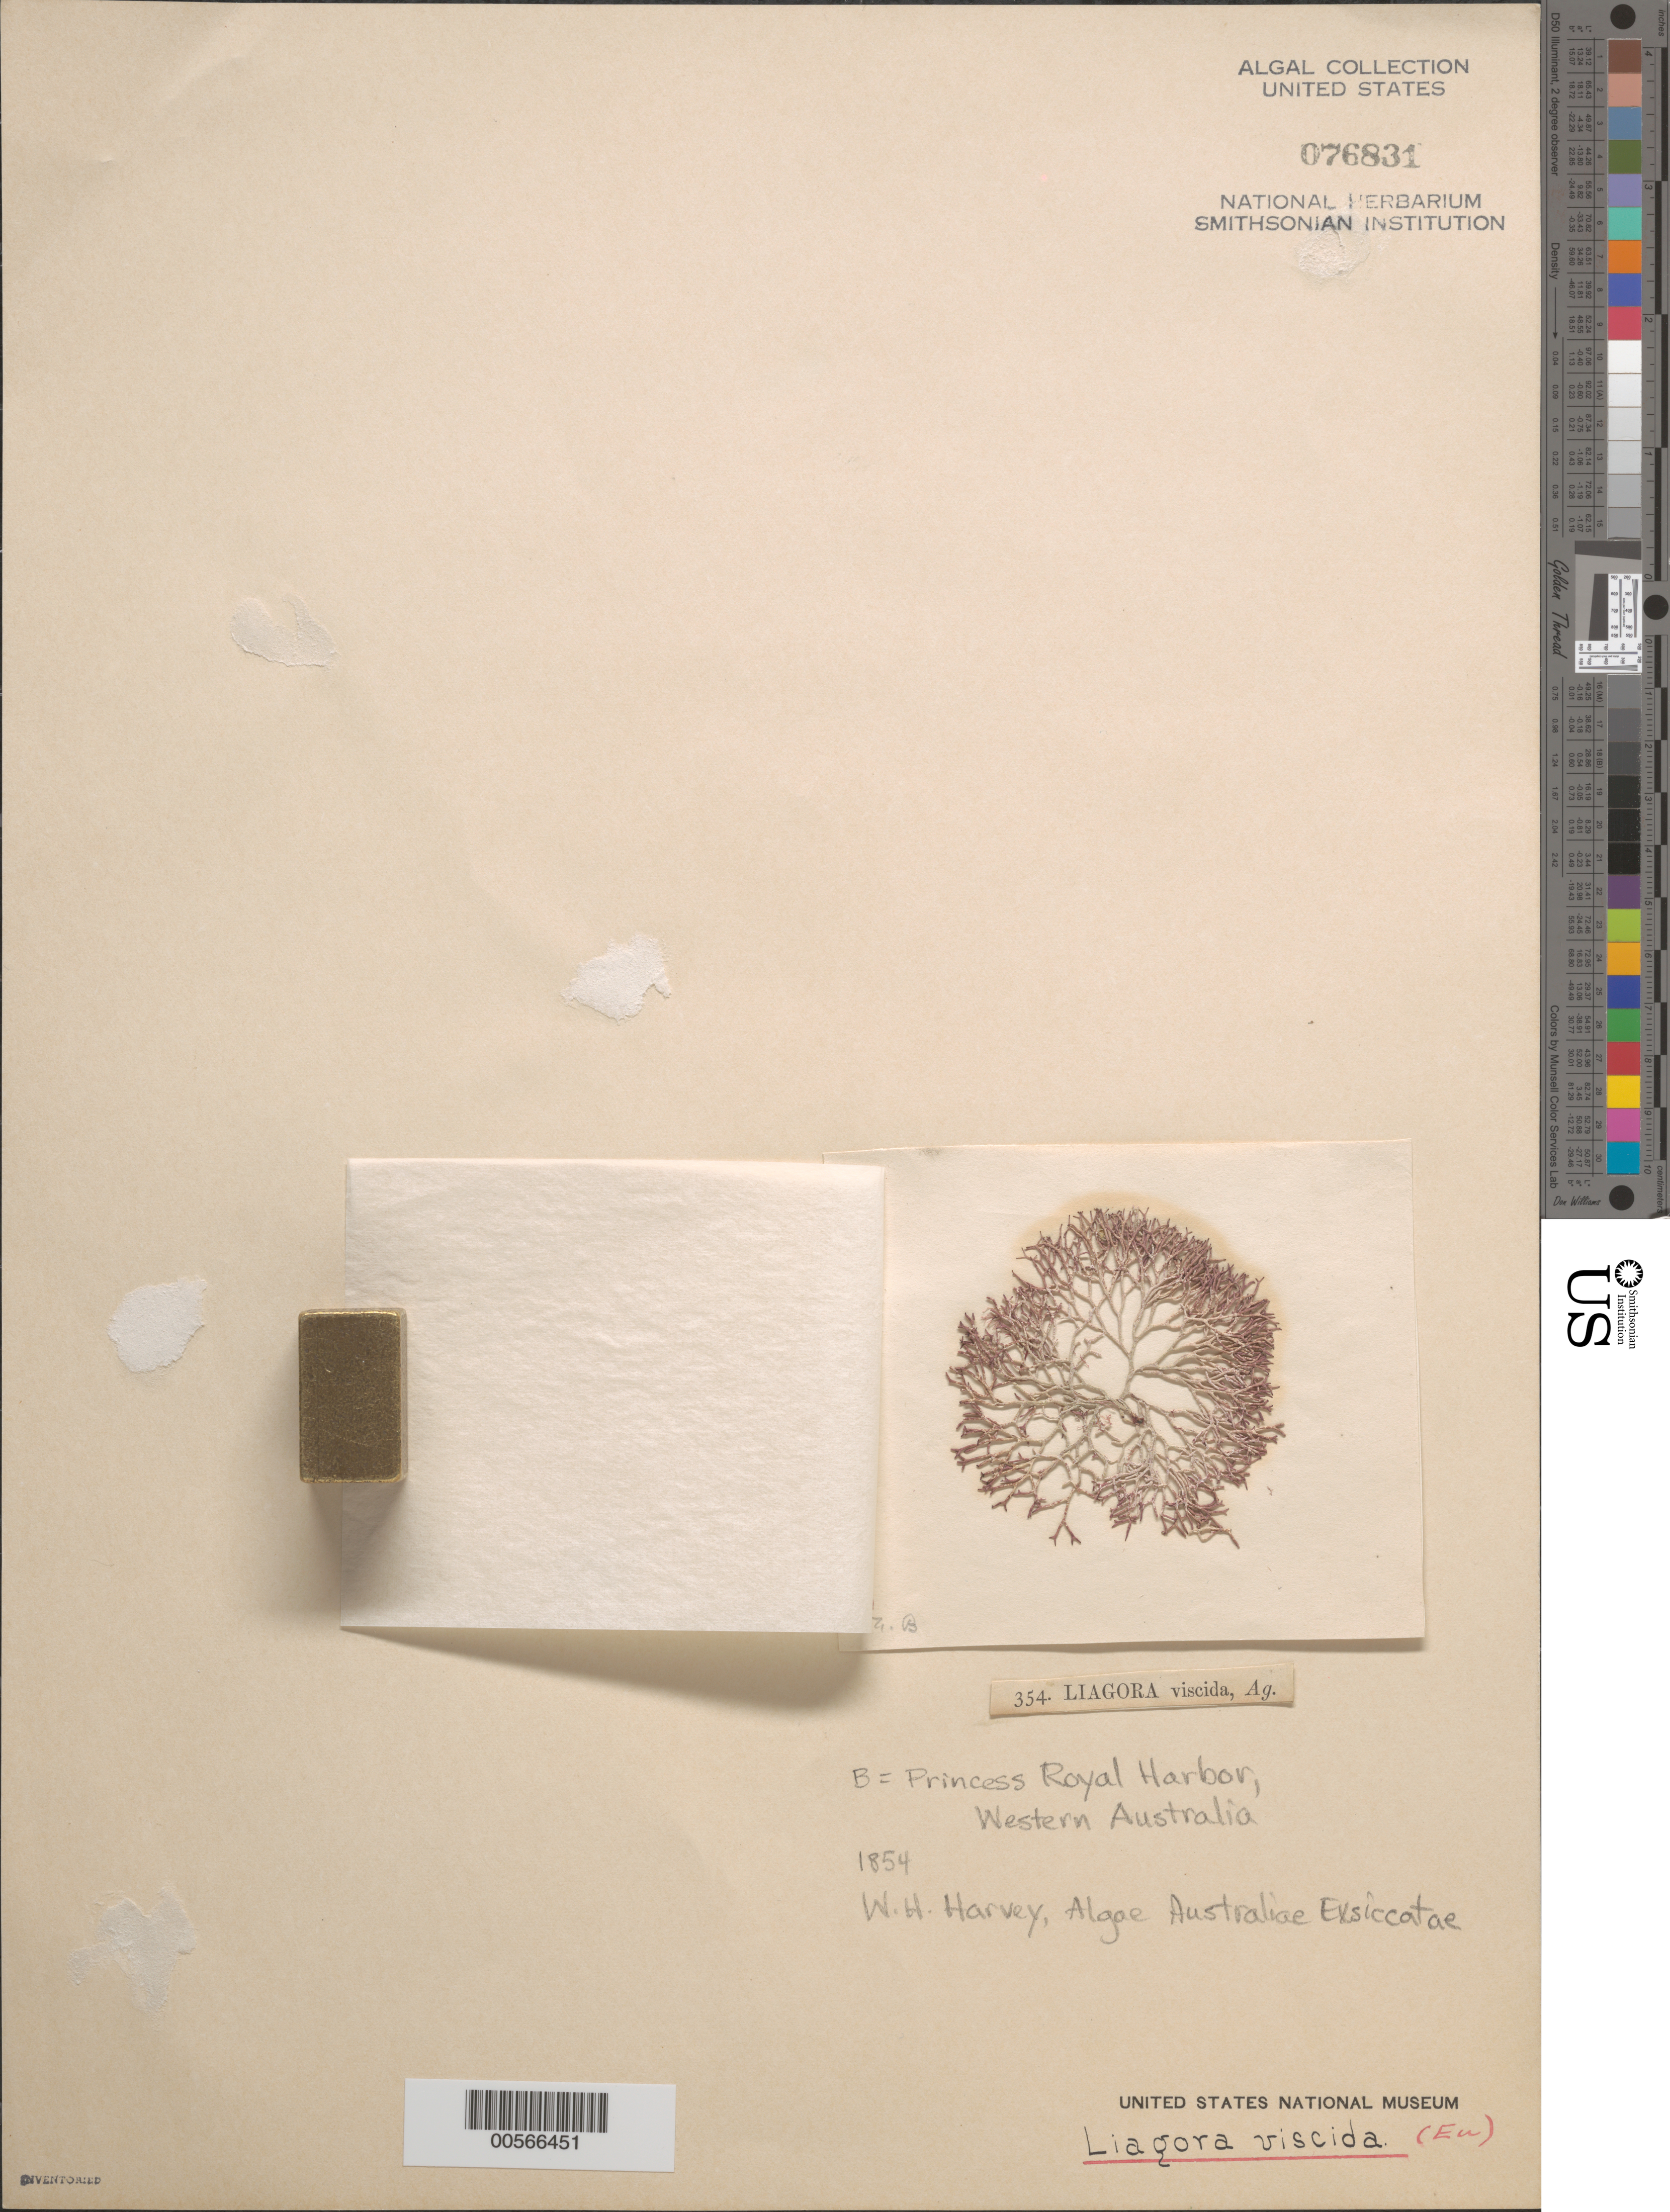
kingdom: Plantae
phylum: Rhodophyta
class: Florideophyceae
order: Nemaliales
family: Liagoraceae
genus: Liagora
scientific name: Liagora viscida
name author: (Forssk.) C. Agardh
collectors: W. Harvey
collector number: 354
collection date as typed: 1854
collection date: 1854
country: Australia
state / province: Western Australia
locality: Princess Royal Harbor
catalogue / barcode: US 76831